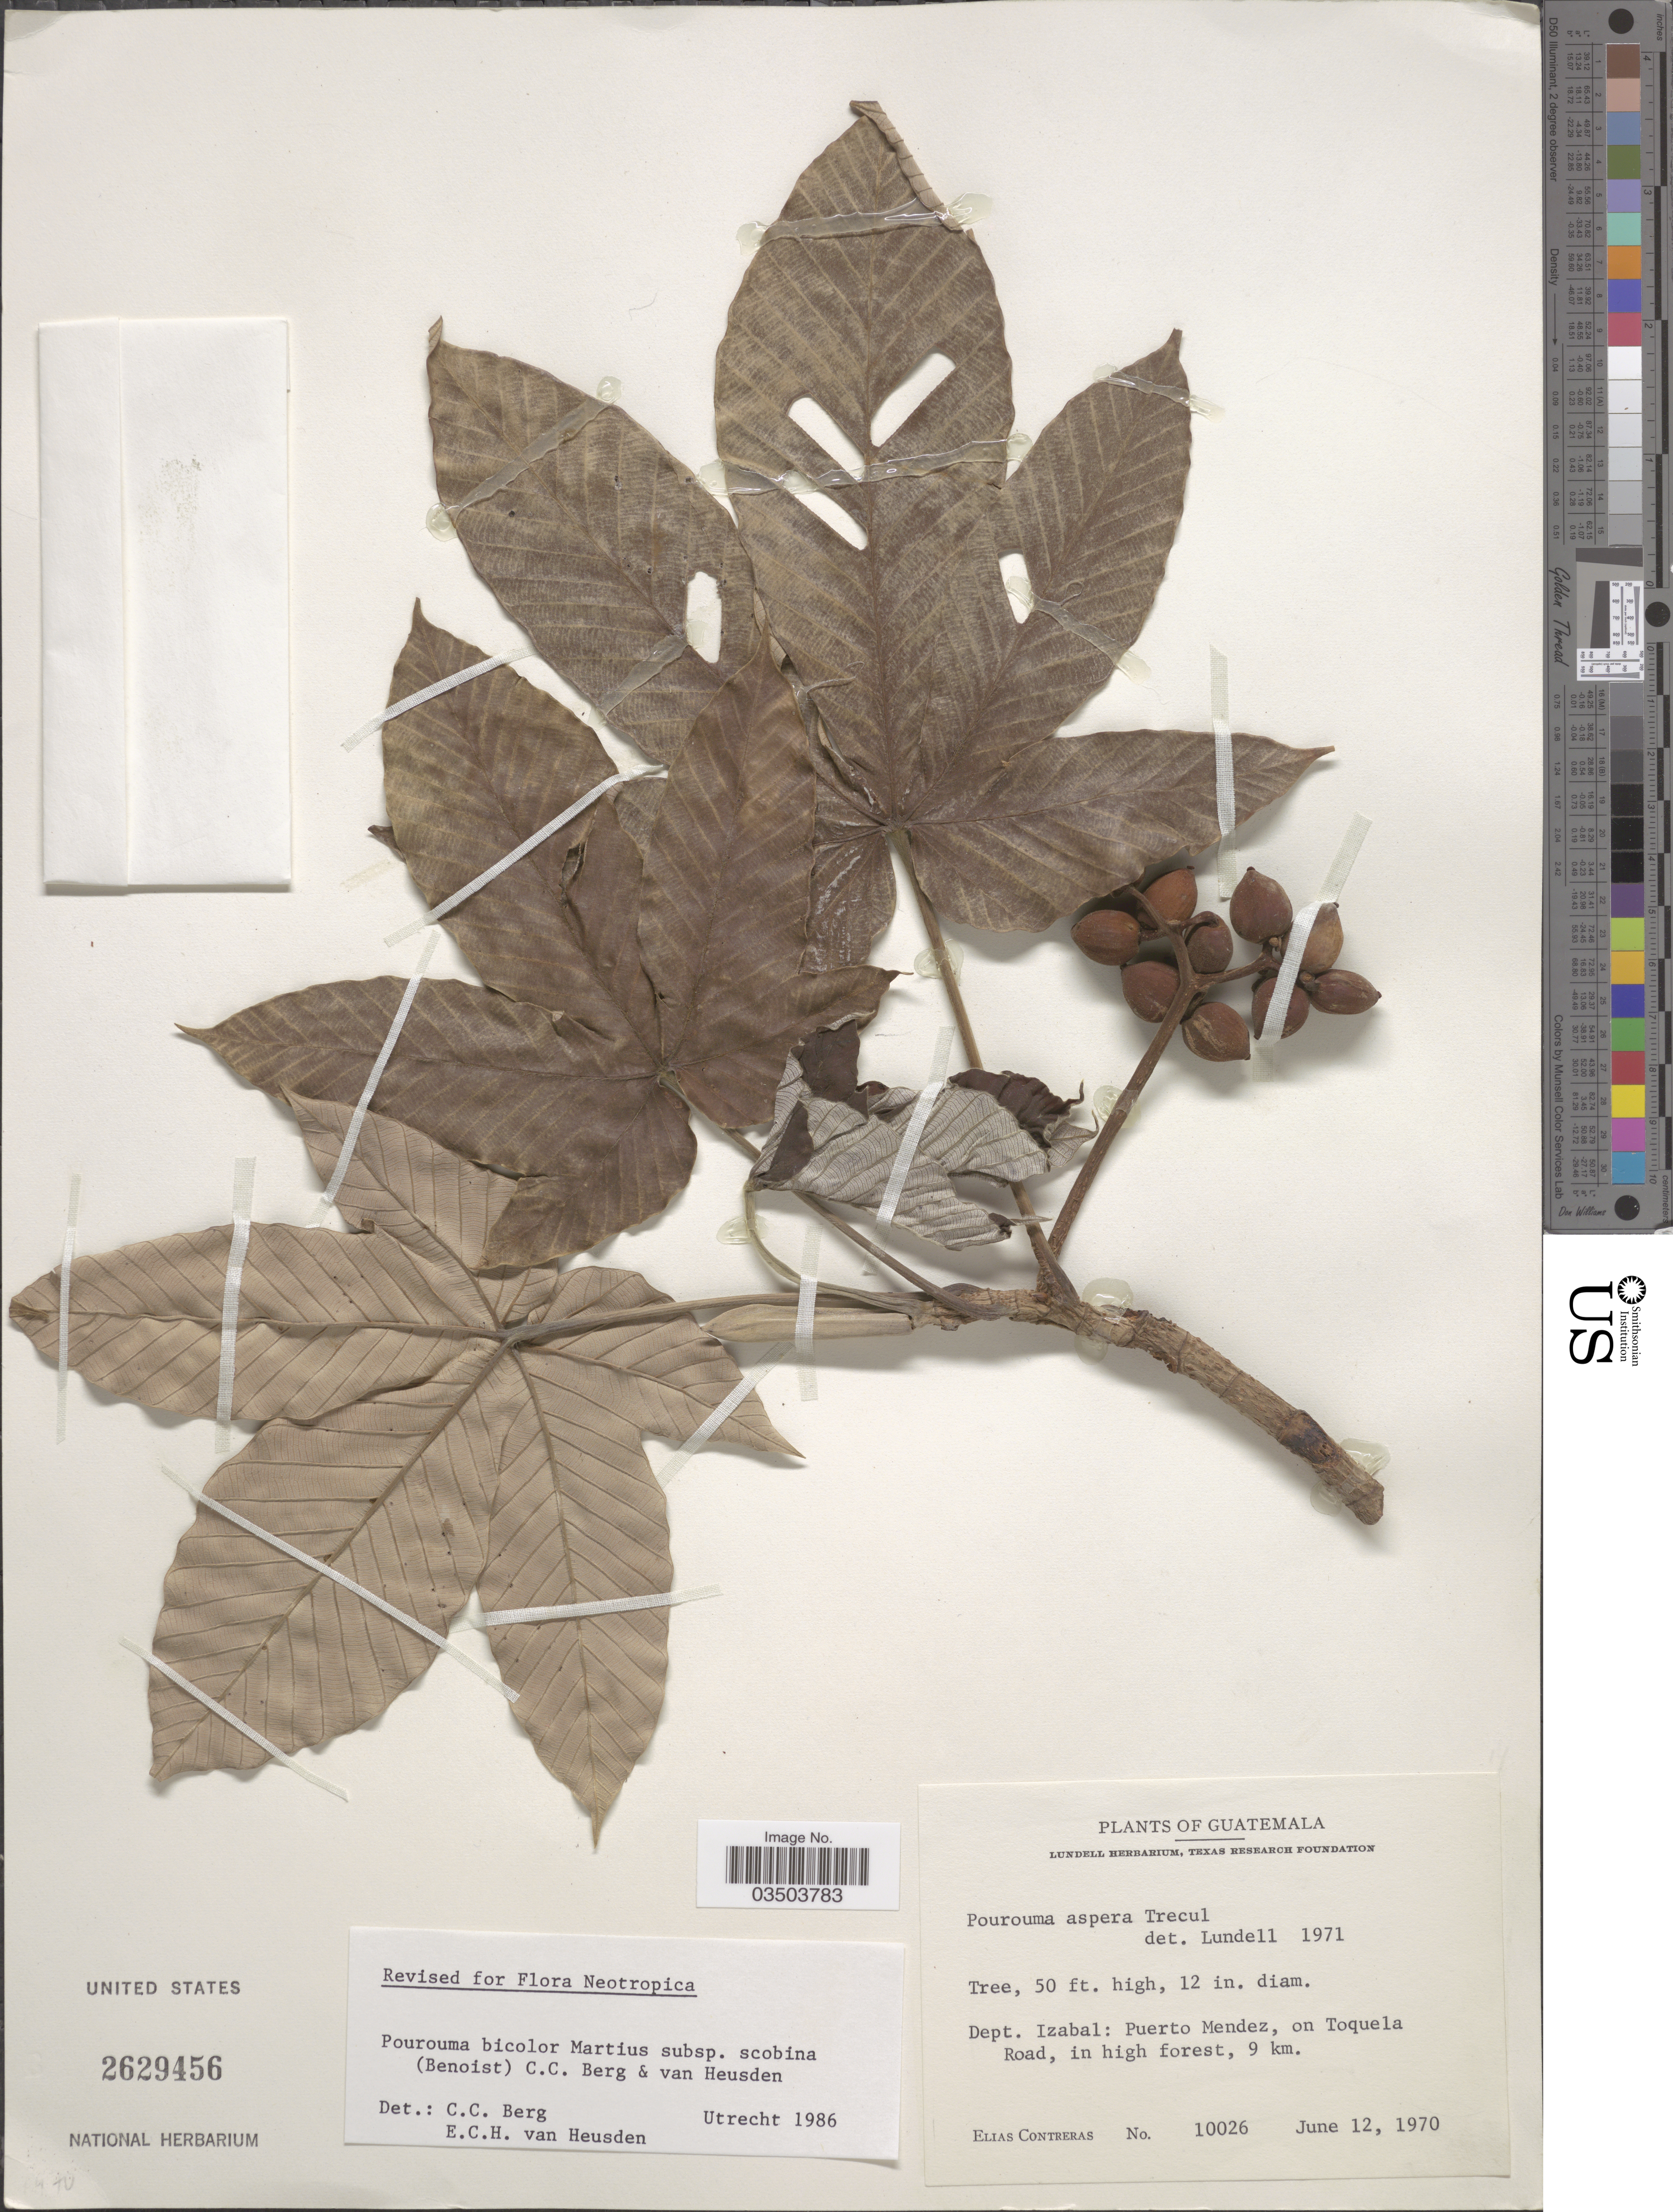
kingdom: Plantae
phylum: Tracheophyta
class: Magnoliopsida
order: Rosales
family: Urticaceae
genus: Pourouma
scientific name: Pourouma bicolor subsp. scobina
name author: (Benoist) C.C. Berg & Heusden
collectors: E. Contreras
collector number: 10026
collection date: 1970-06-12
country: Guatemala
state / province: Izabal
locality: Dept. Izabal: Puerto Mendez, on Toquela Road, in high forest, 9 km.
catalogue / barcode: US 2629456